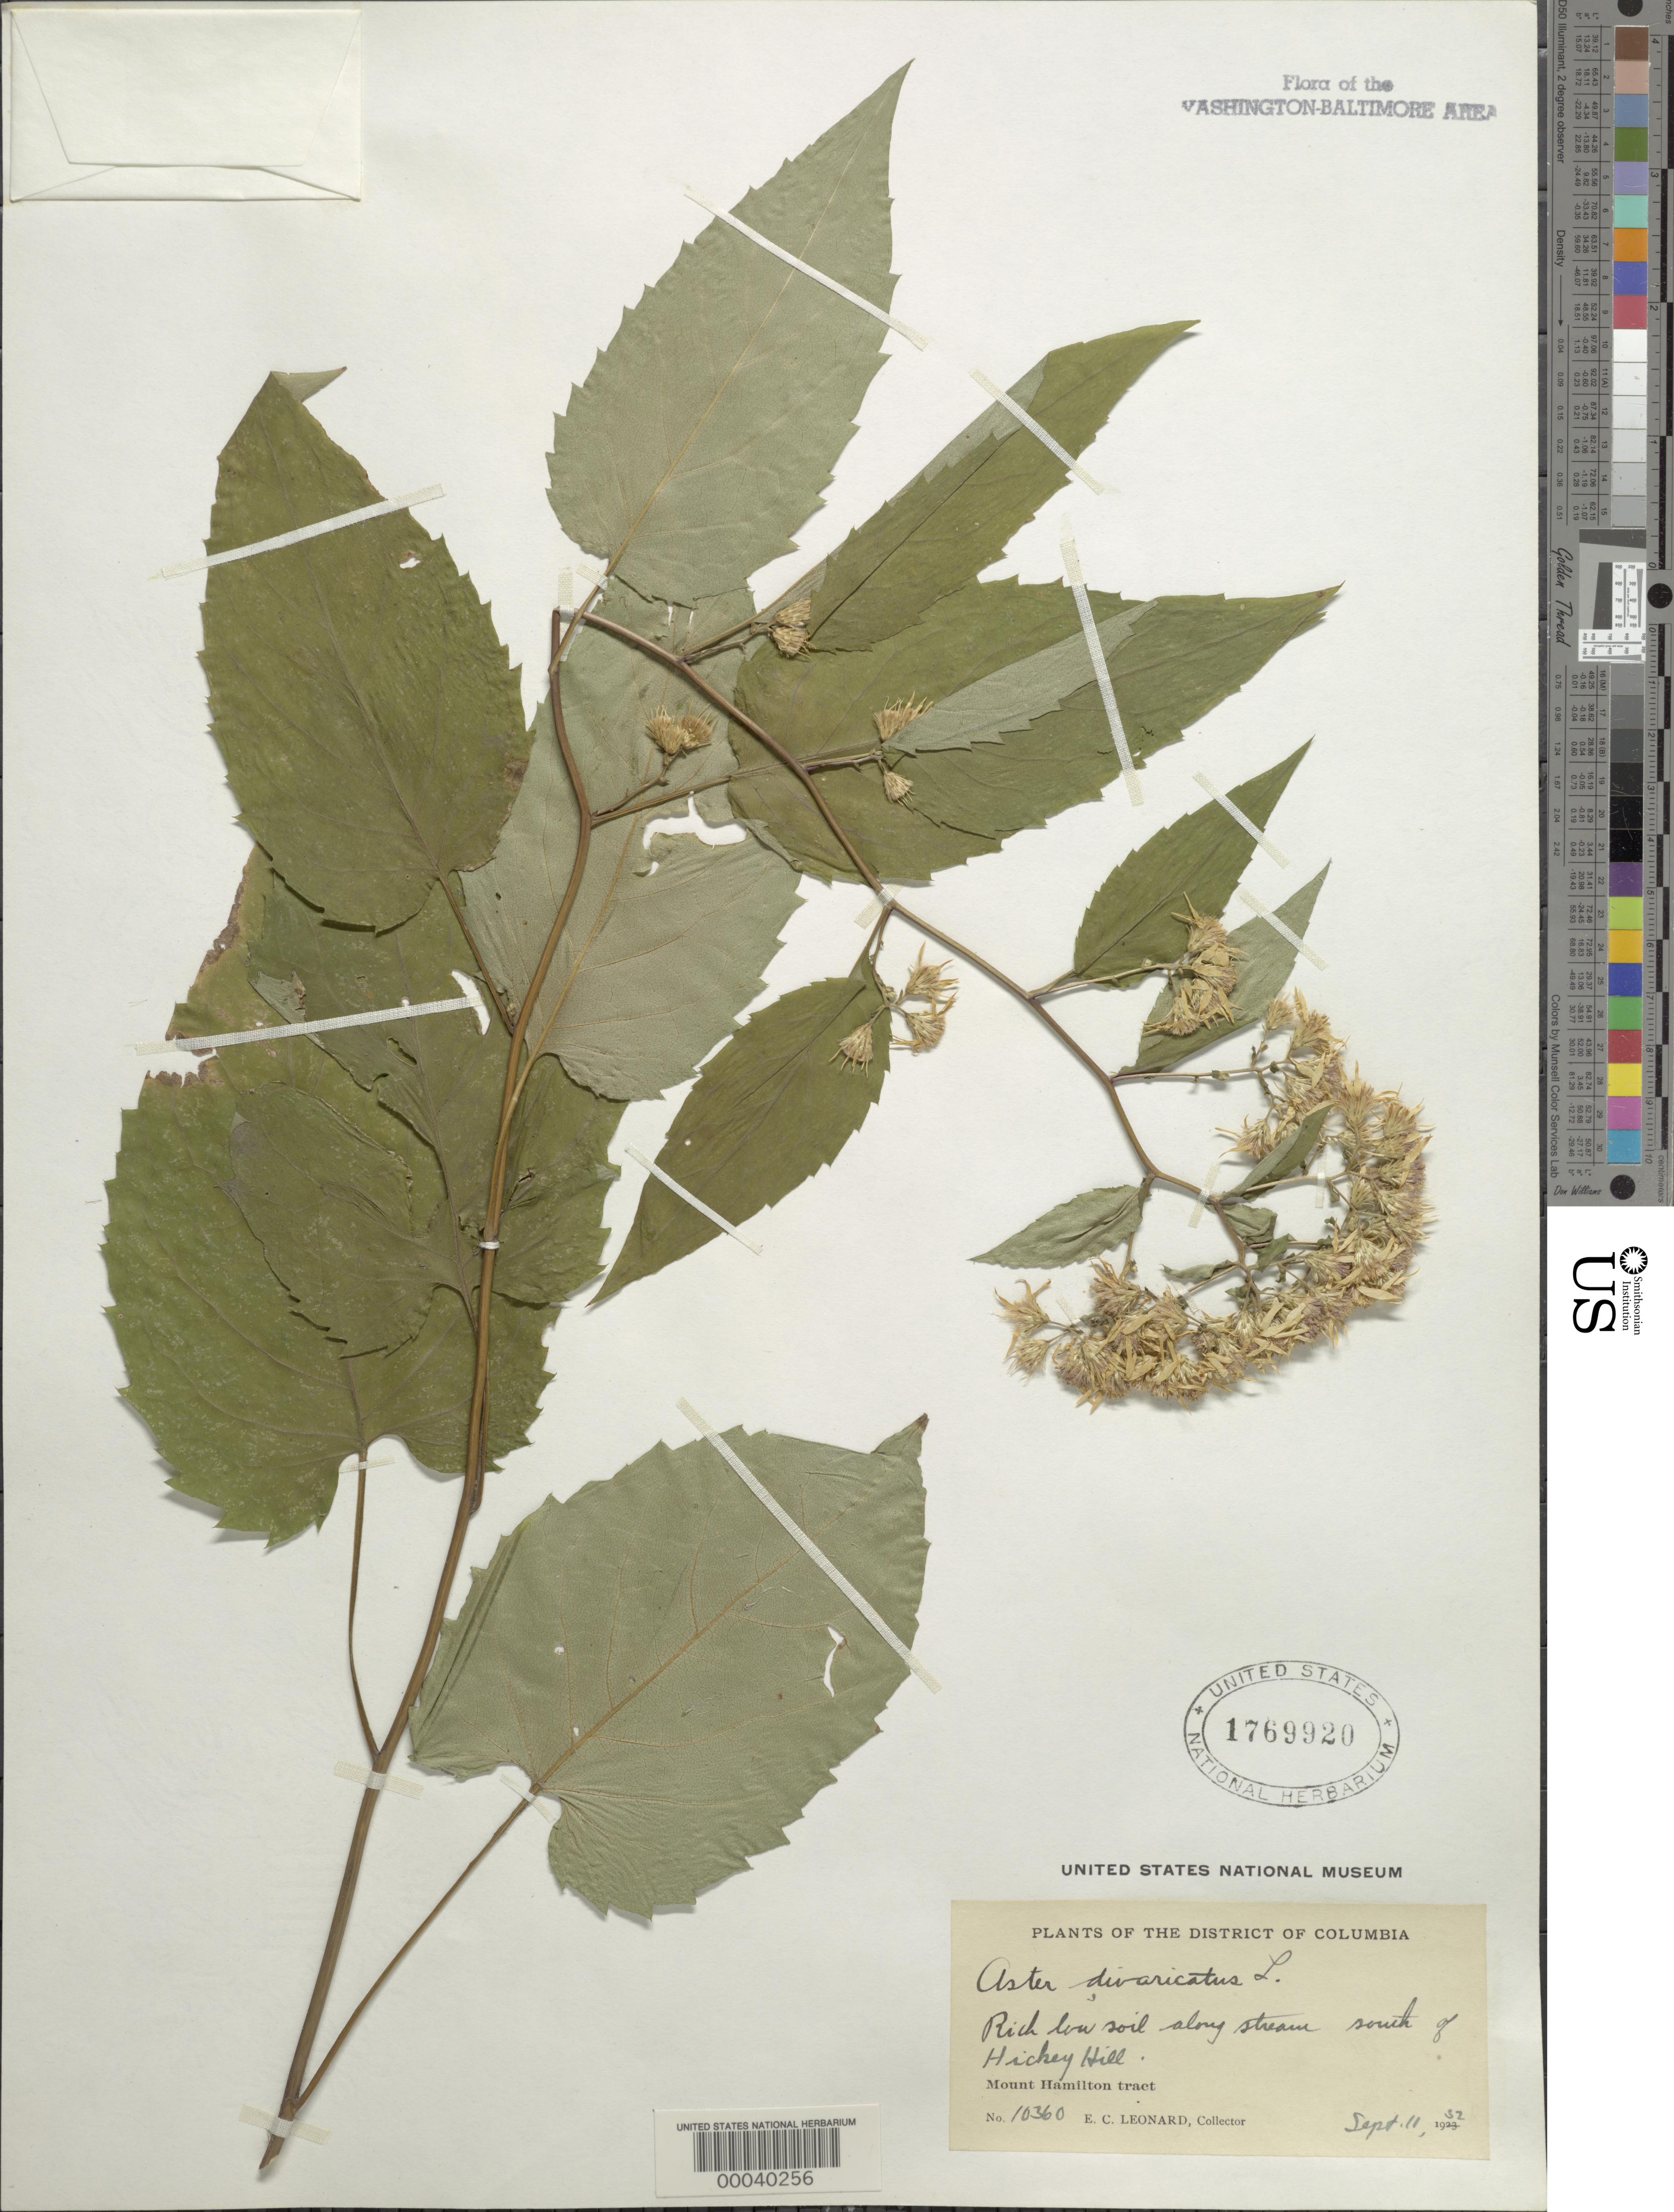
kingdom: Plantae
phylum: Tracheophyta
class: Magnoliopsida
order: Asterales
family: Asteraceae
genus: Eurybia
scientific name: Eurybia divaricata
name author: (L.) G.L. Nesom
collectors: E. C. Leonard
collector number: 10360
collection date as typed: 11 Sep 1932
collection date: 1932-09-11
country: United States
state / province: District of Columbia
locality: Mount Hamilton south of Hickey Hill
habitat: Rich low soil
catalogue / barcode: US 1769920